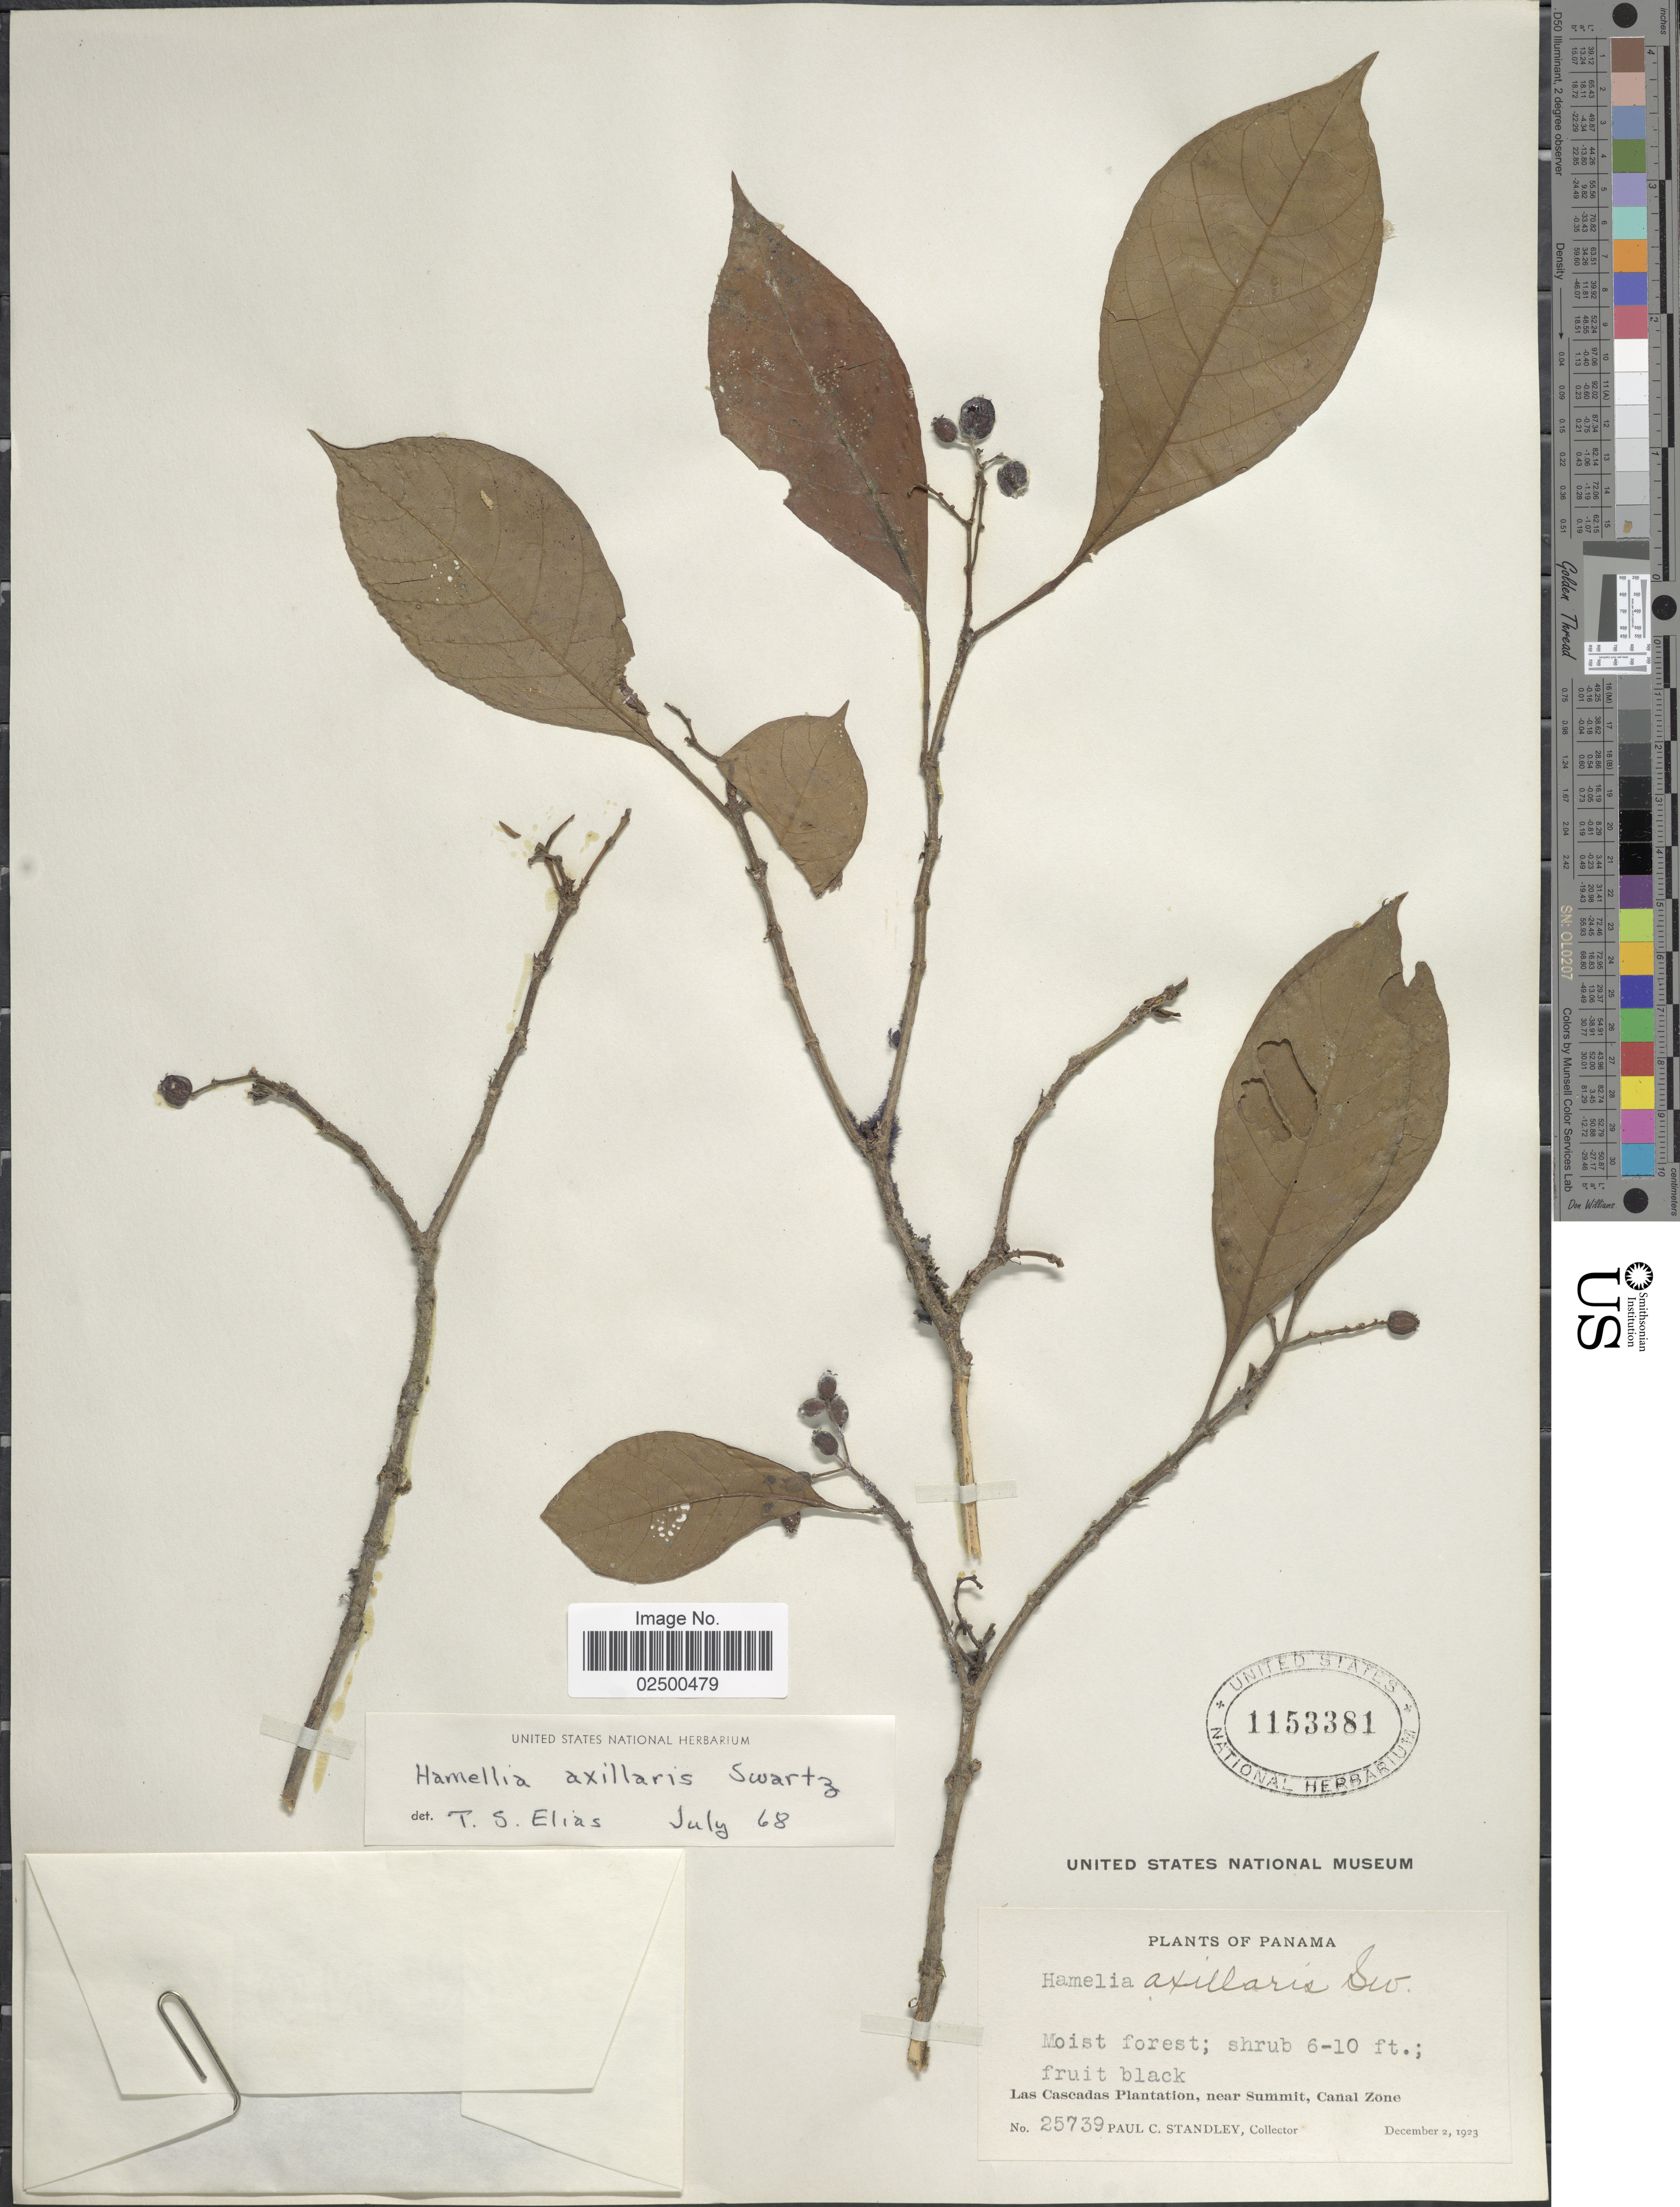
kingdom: Plantae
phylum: Tracheophyta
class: Magnoliopsida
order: Gentianales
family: Rubiaceae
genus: Hamelia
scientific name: Hamelia axillaris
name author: Sw.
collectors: P. C. Standley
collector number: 25739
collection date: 1923-12-02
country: Panama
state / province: Colón / Panamá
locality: Las Cascadas Plantation, near Summit, Canal Zone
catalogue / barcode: US 1153381